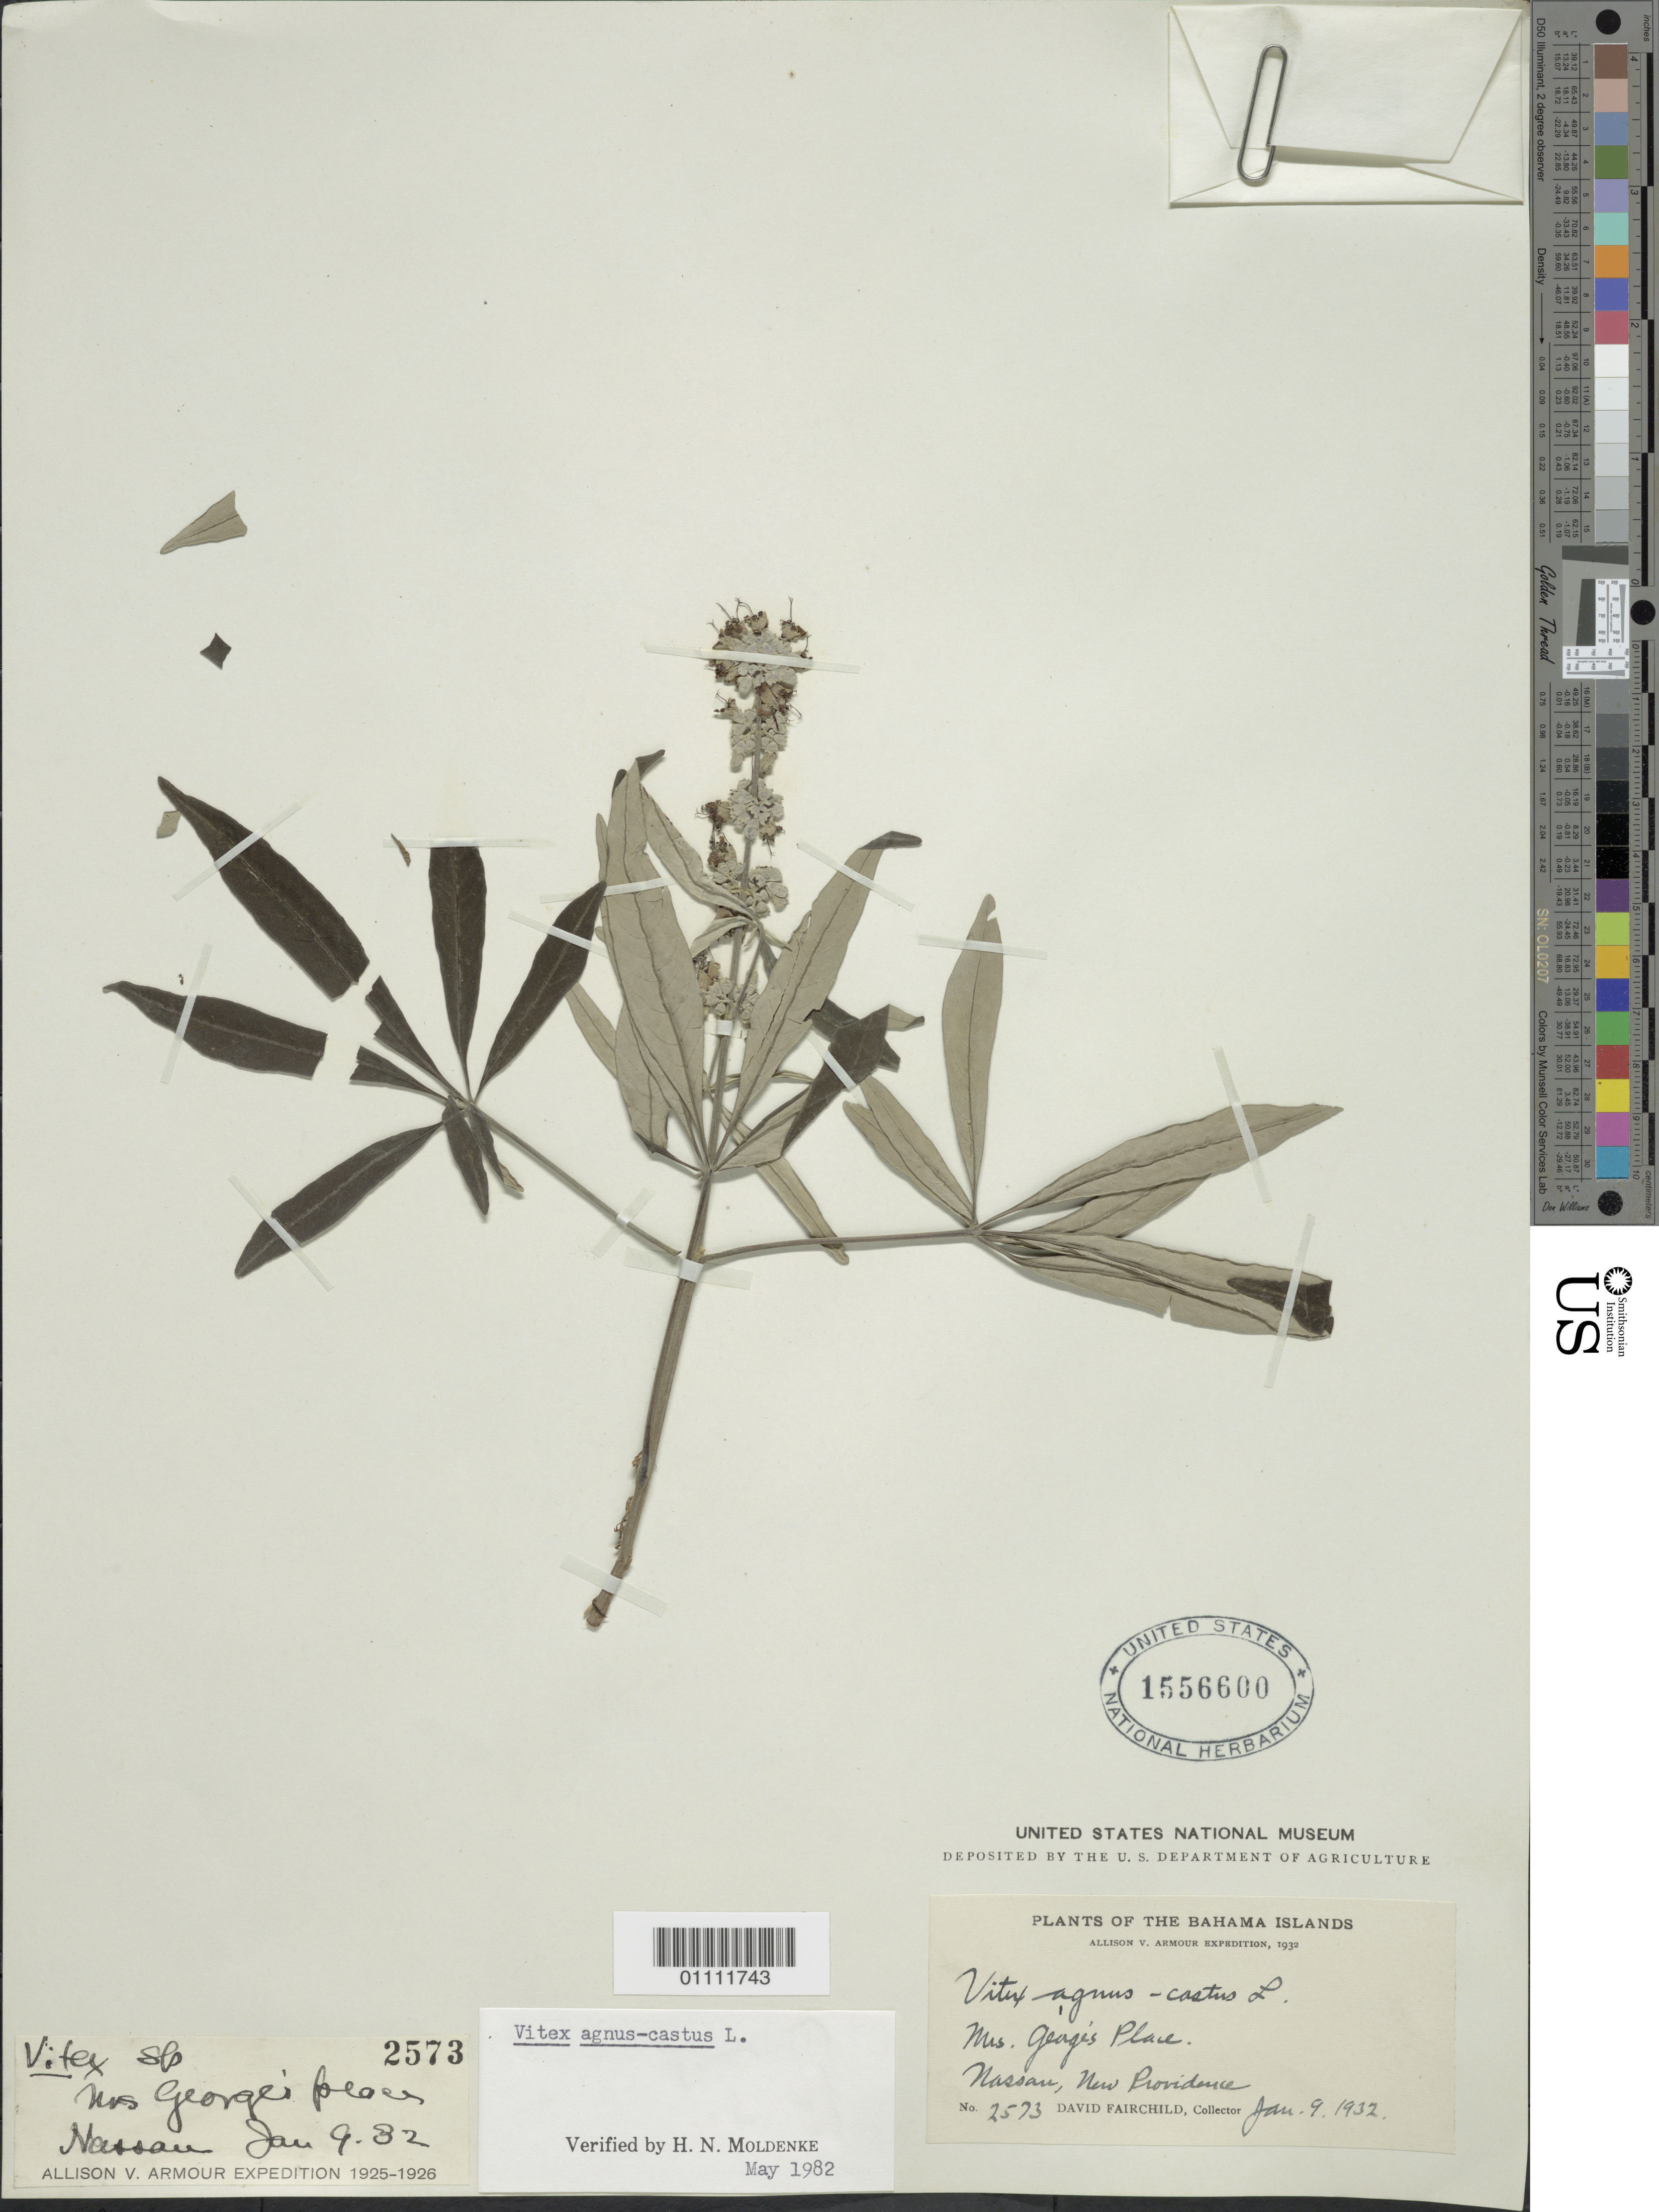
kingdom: Plantae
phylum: Tracheophyta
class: Magnoliopsida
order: Lamiales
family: Lamiaceae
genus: Vitex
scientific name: Vitex agnus-castus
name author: L.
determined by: Moldenke, H. N.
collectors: D. Fairchild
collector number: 2573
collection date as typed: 09 Jan 1932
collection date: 1932-01-09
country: Bahamas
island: New Providence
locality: Nassau, Mrs. George's Place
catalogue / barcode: US 1556600